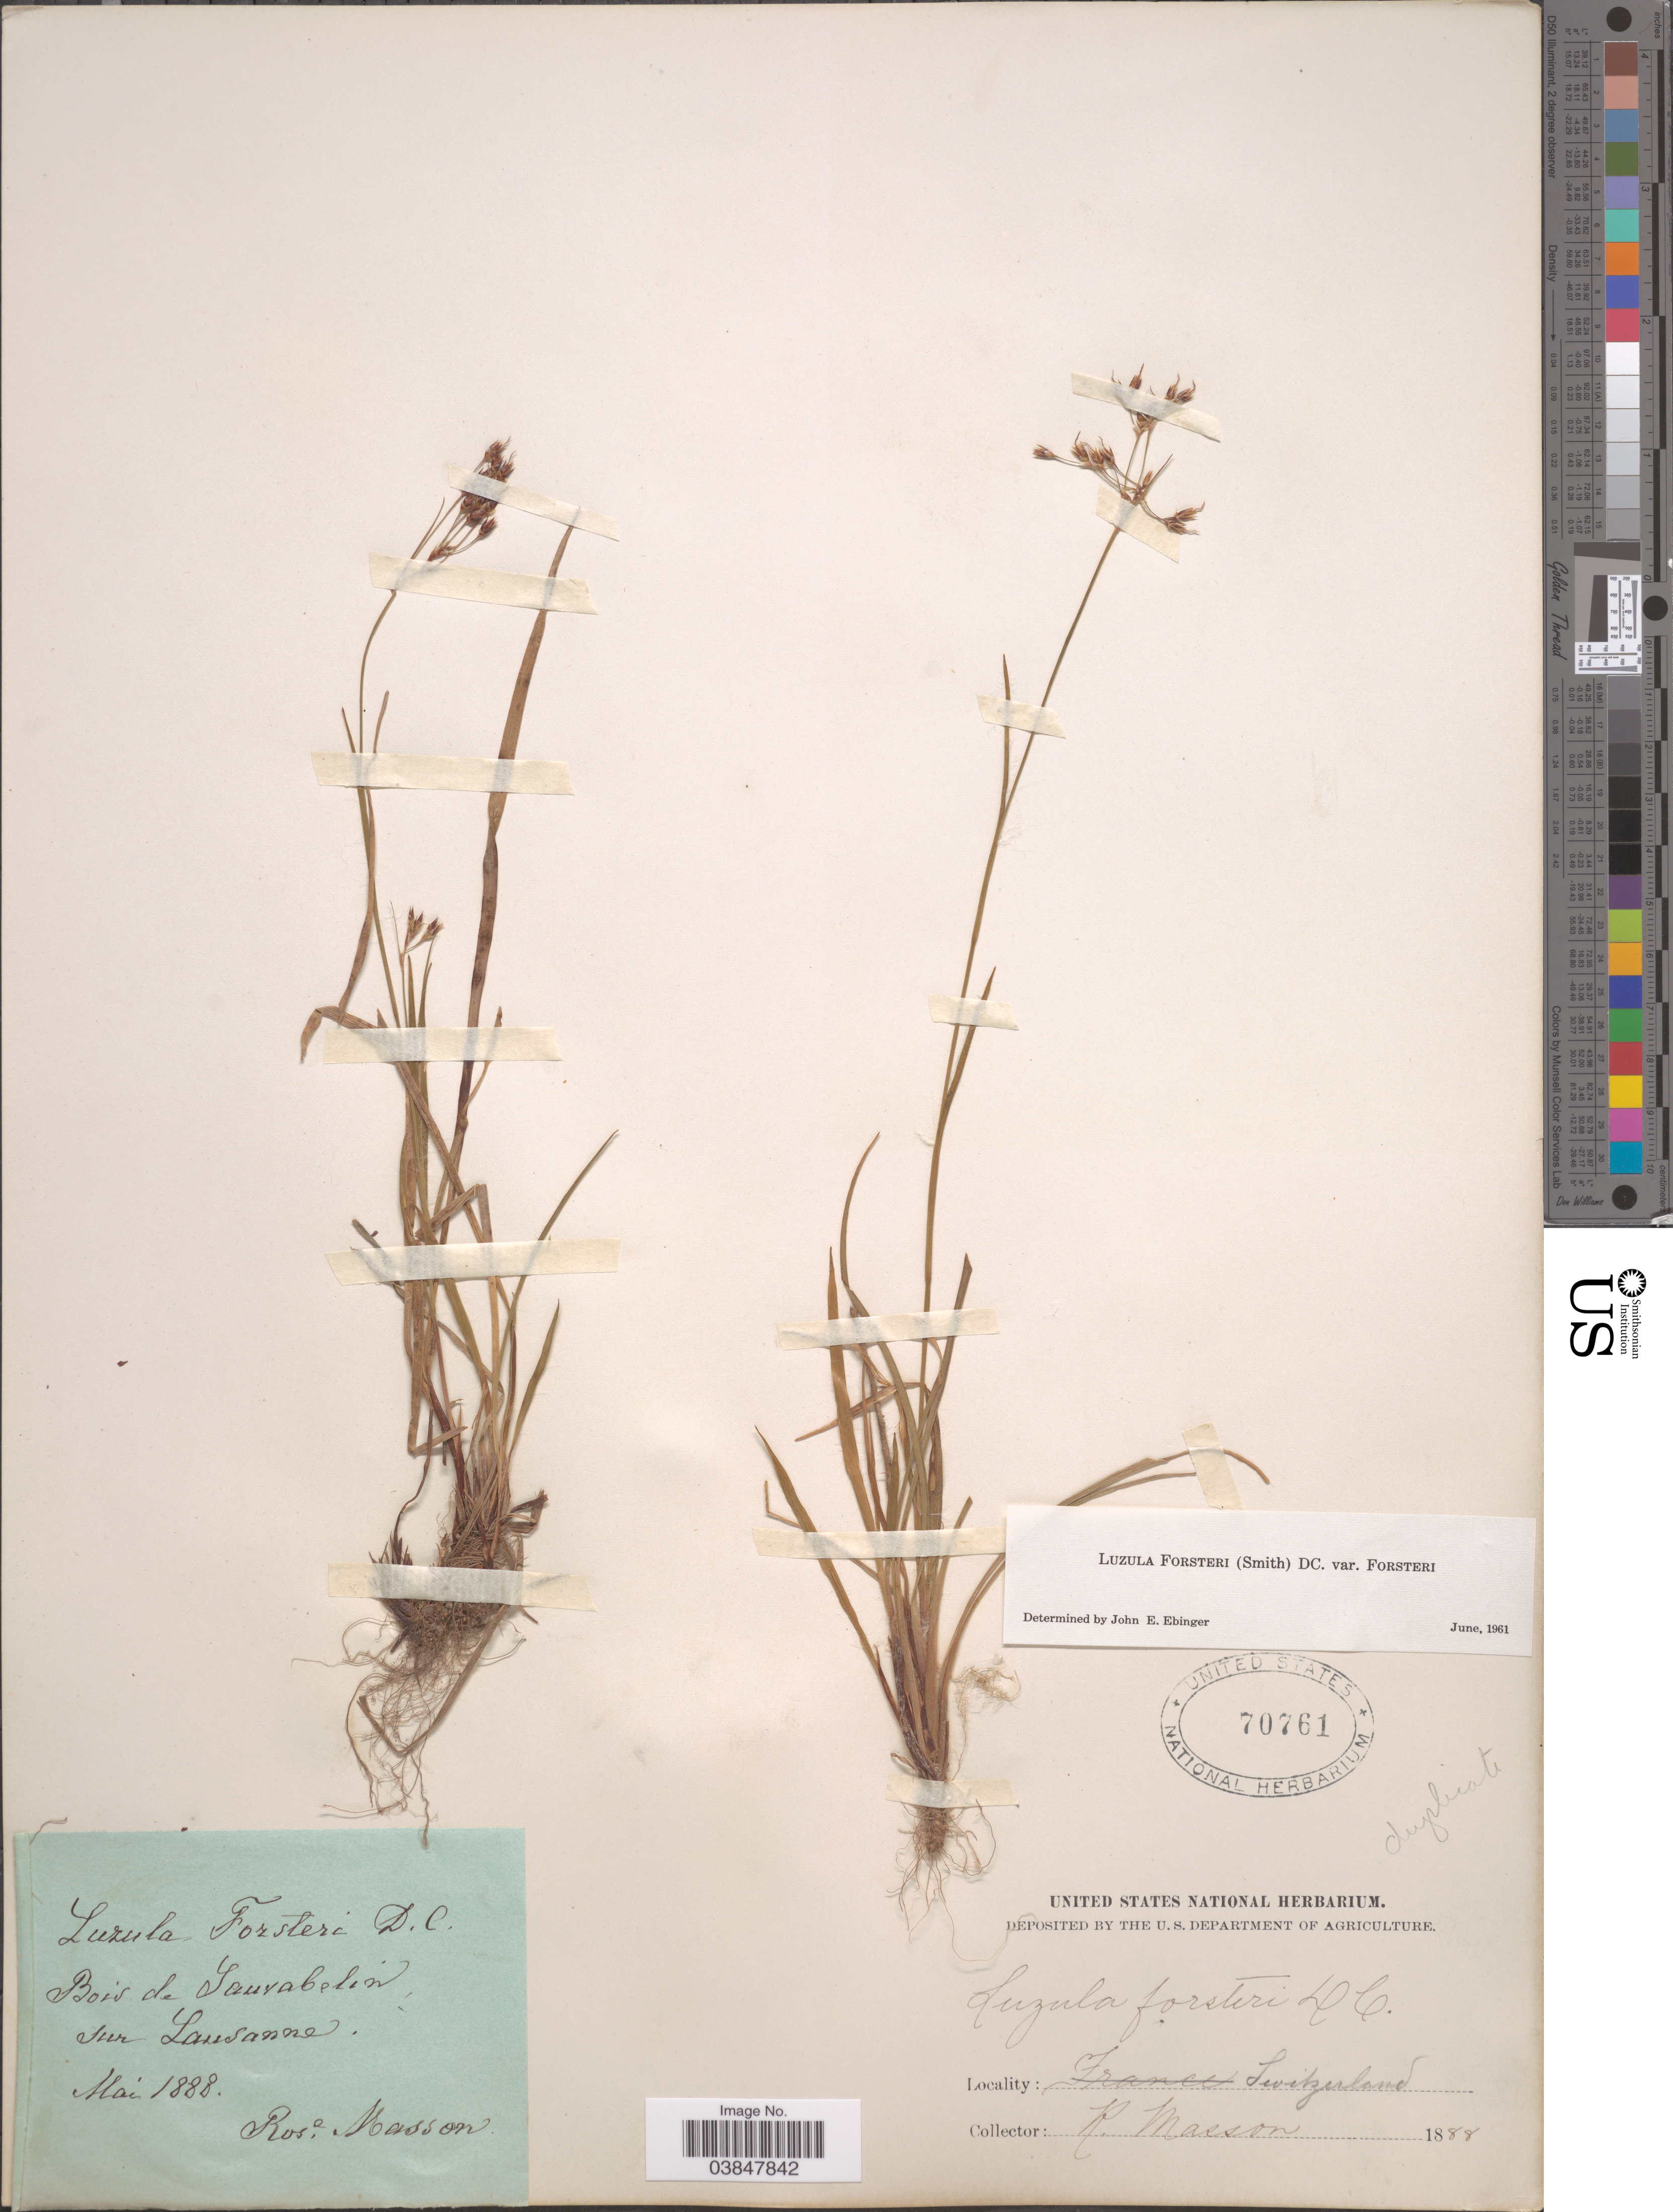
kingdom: Plantae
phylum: Tracheophyta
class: Liliopsida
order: Poales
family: Juncaceae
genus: Luzula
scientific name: Luzula forsteri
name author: (Sm.) DC.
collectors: R. Masson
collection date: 1888-05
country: Switzerland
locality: Bois de Saurabelin sur Lausanne.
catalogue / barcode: US 70761